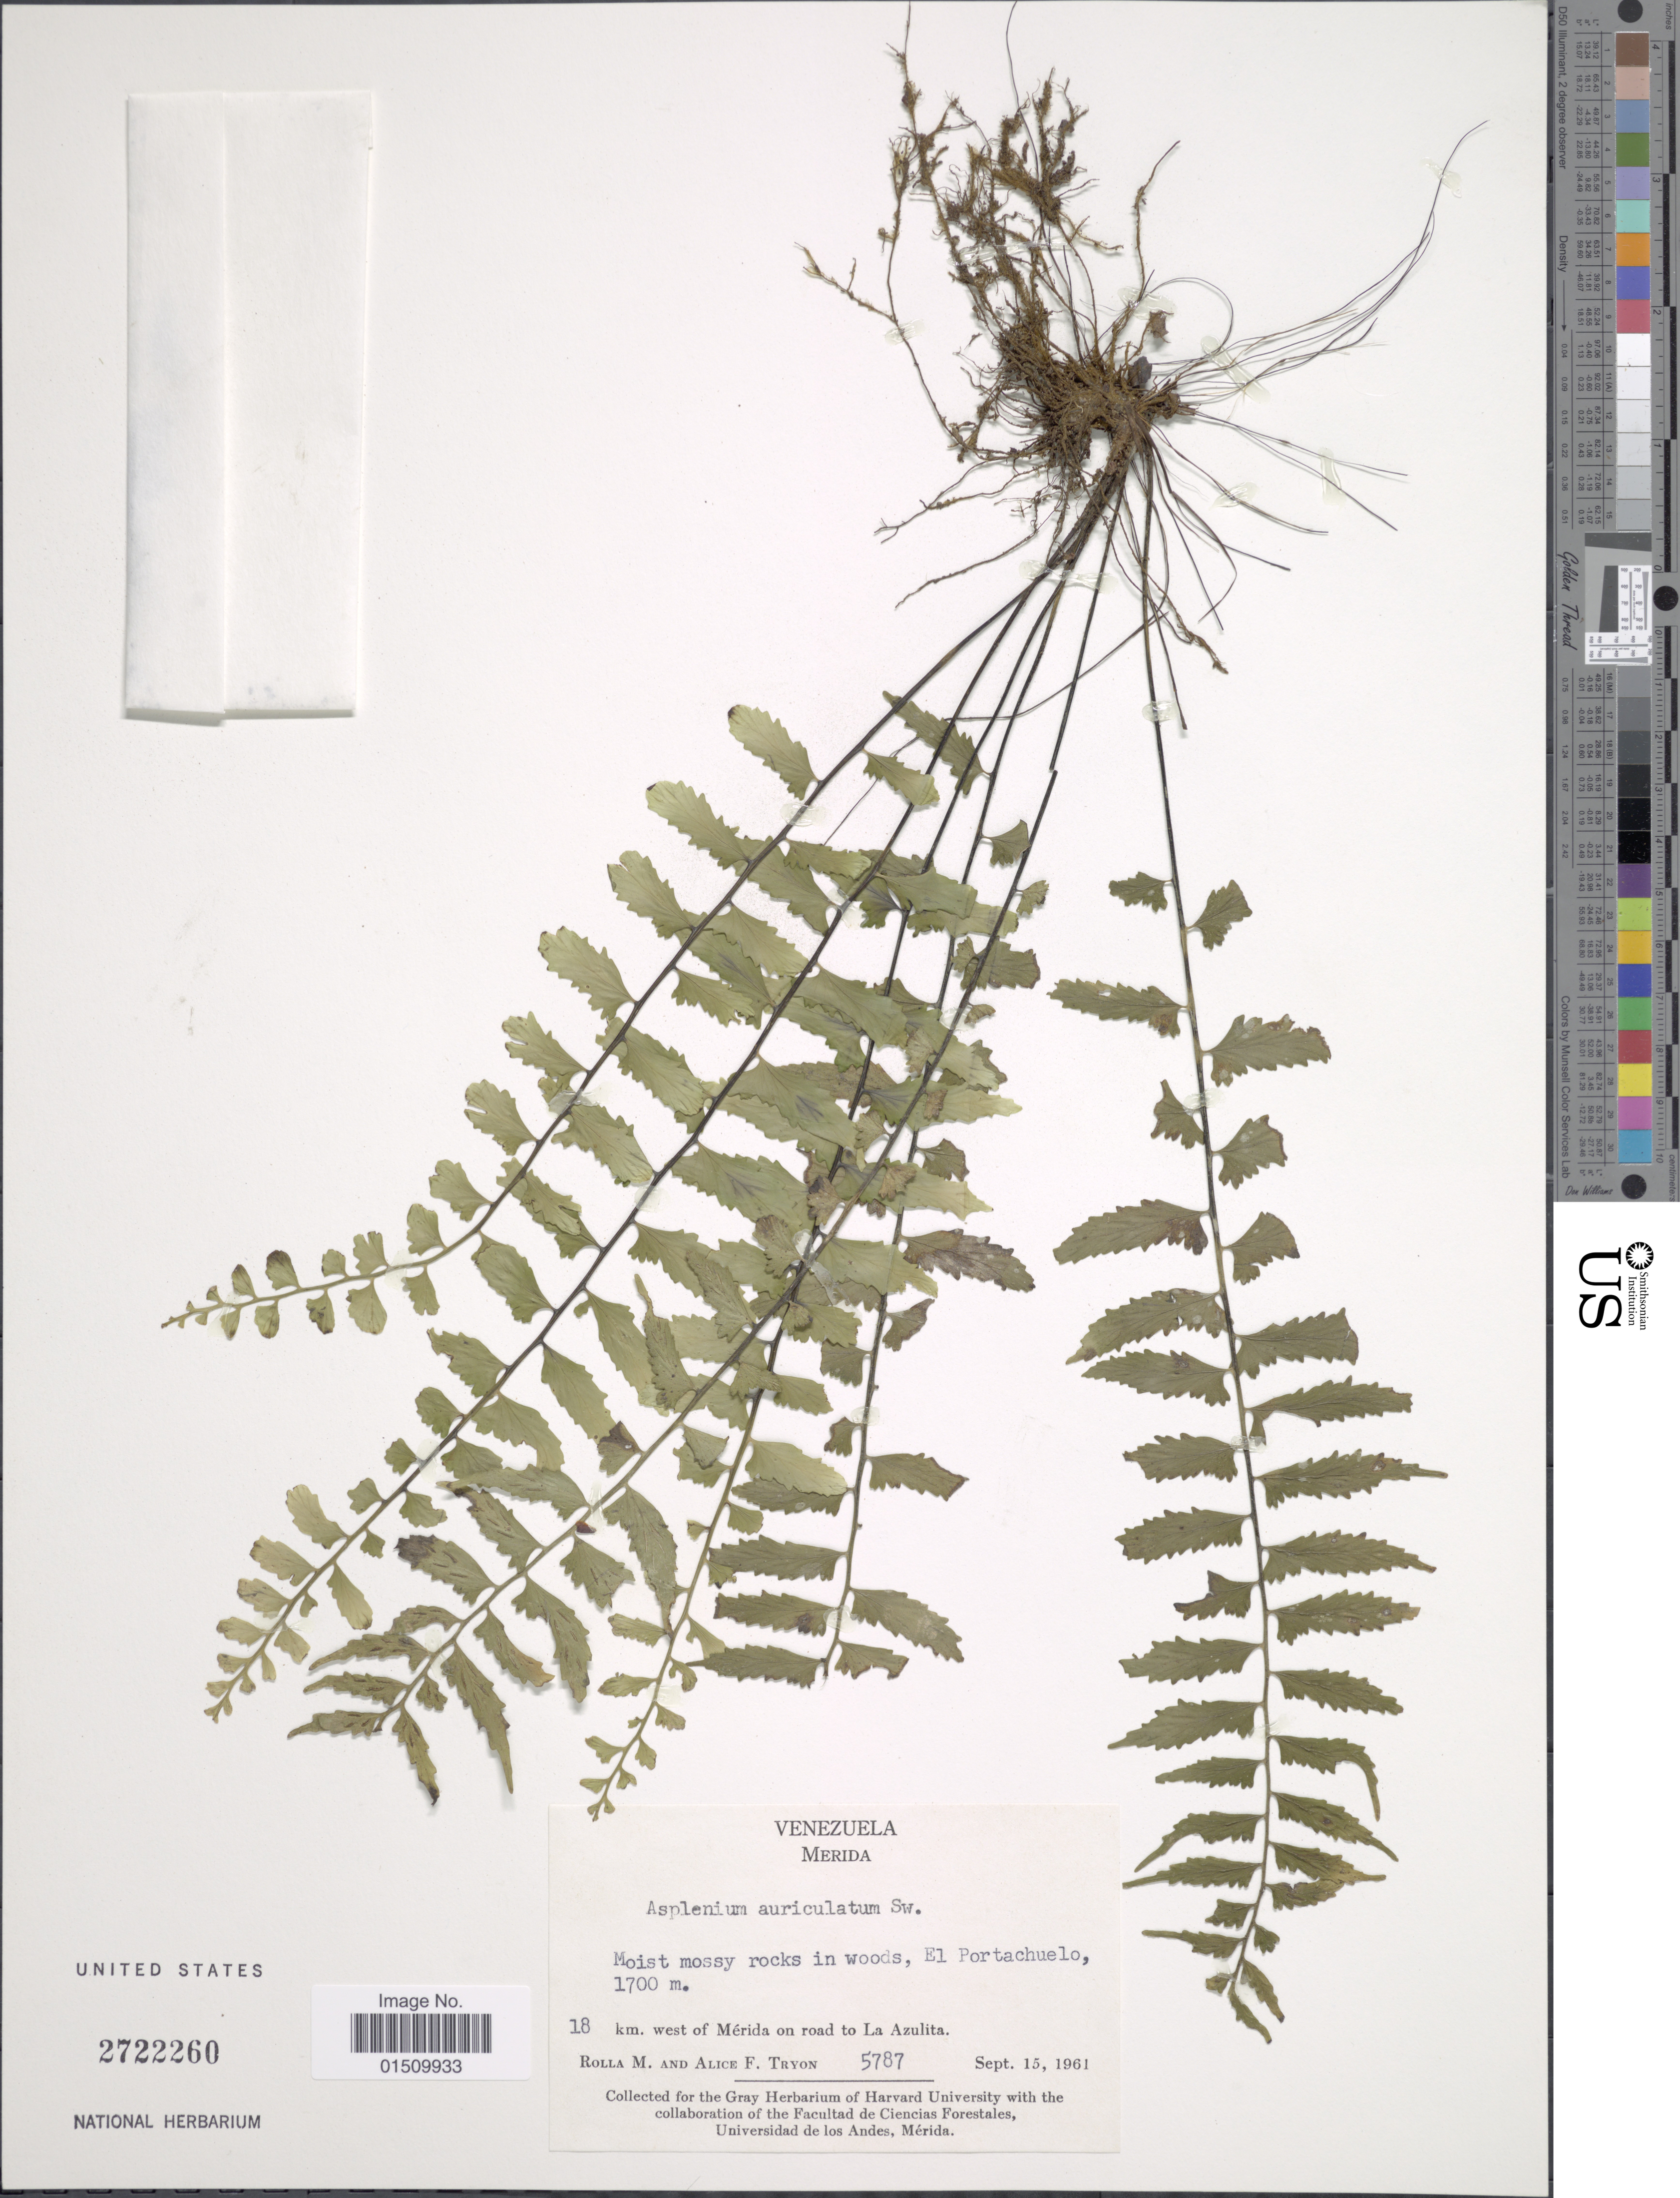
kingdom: Plantae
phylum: Tracheophyta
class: Polypodiopsida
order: Polypodiales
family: Aspleniaceae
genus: Asplenium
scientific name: Asplenium auriculatum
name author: Sw.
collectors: R. M. Tryon & A. F. Tryon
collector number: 5787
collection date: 1961-09-15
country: Venezuela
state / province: Mérida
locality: Venezuela, El Portachuelo, 18 km. west of Merida on road to La Azulita.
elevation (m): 1700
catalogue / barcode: US 2722260